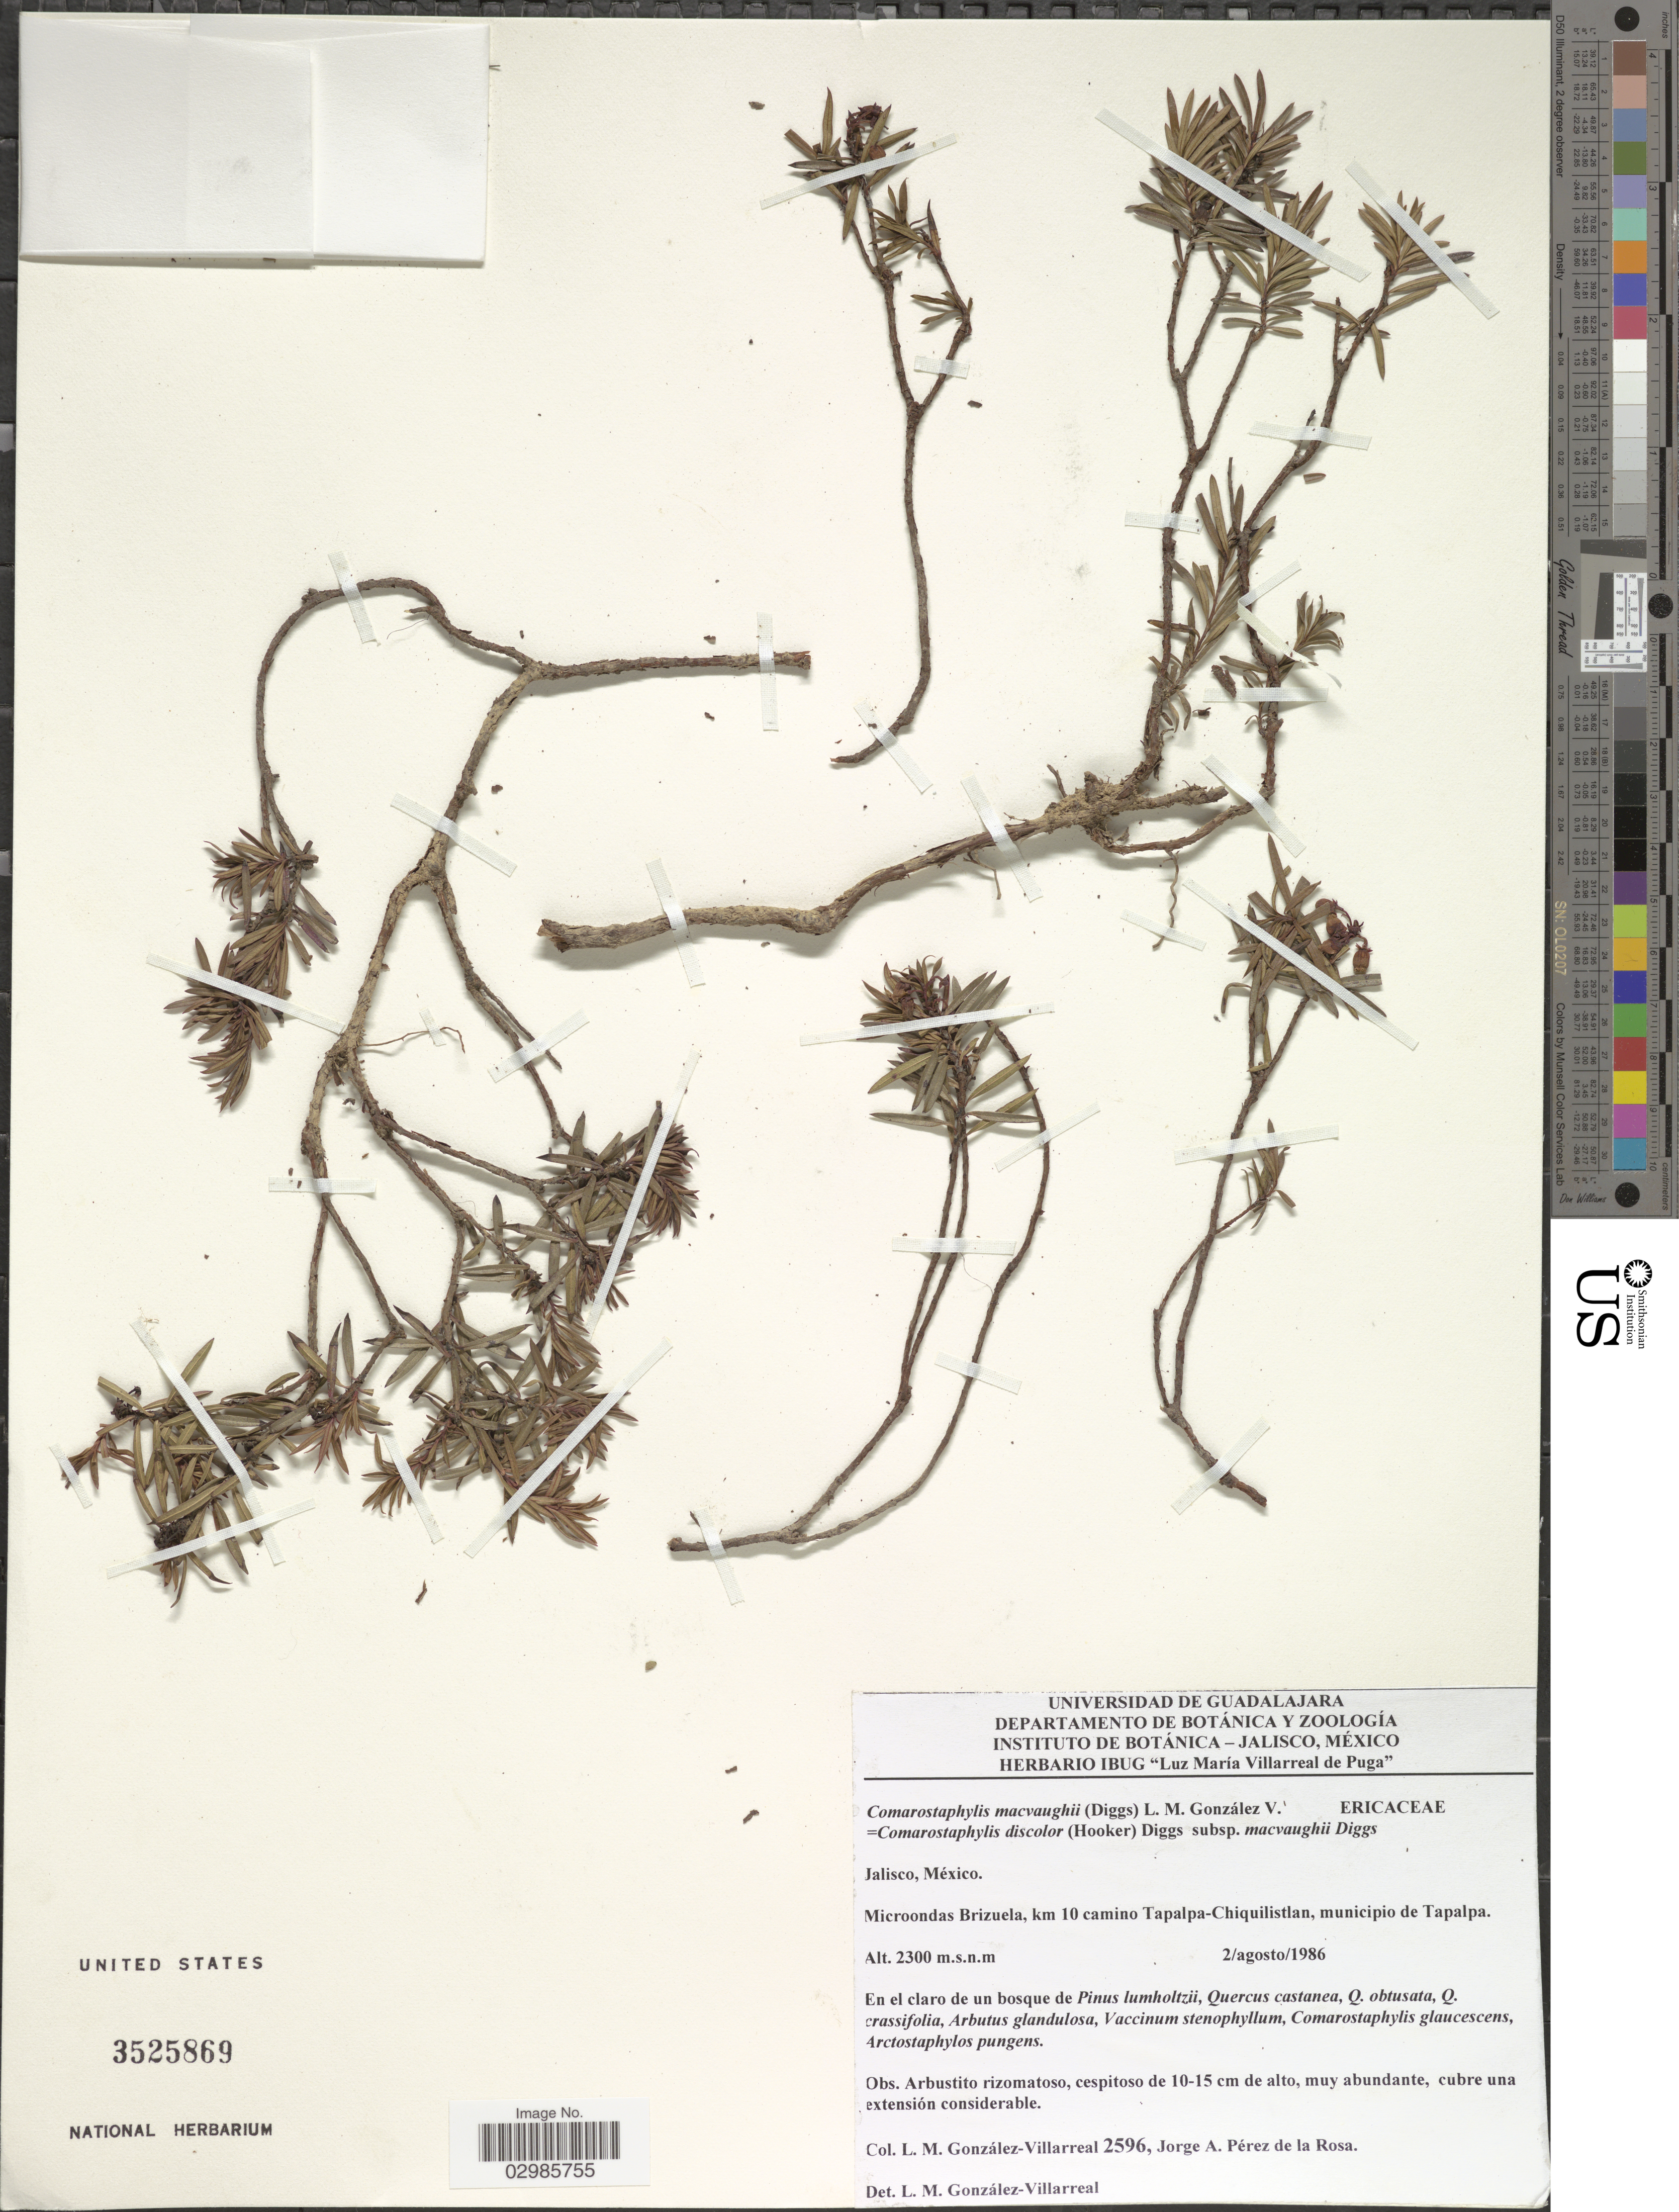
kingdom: Plantae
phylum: Tracheophyta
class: Magnoliopsida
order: Ericales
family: Ericaceae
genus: Comarostaphylis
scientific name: Comarostaphylis macvaughii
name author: (Diggs) L.M. González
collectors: L. M. González & J. A. Pérez de la Rosa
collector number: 2596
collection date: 1986-08-02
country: Mexico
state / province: Jalisco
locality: Microondas Brizuela, km 10 camino Tapalpa-Chiquilistlan, municipio de Tapalpa.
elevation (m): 2300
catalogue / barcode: US 3525869